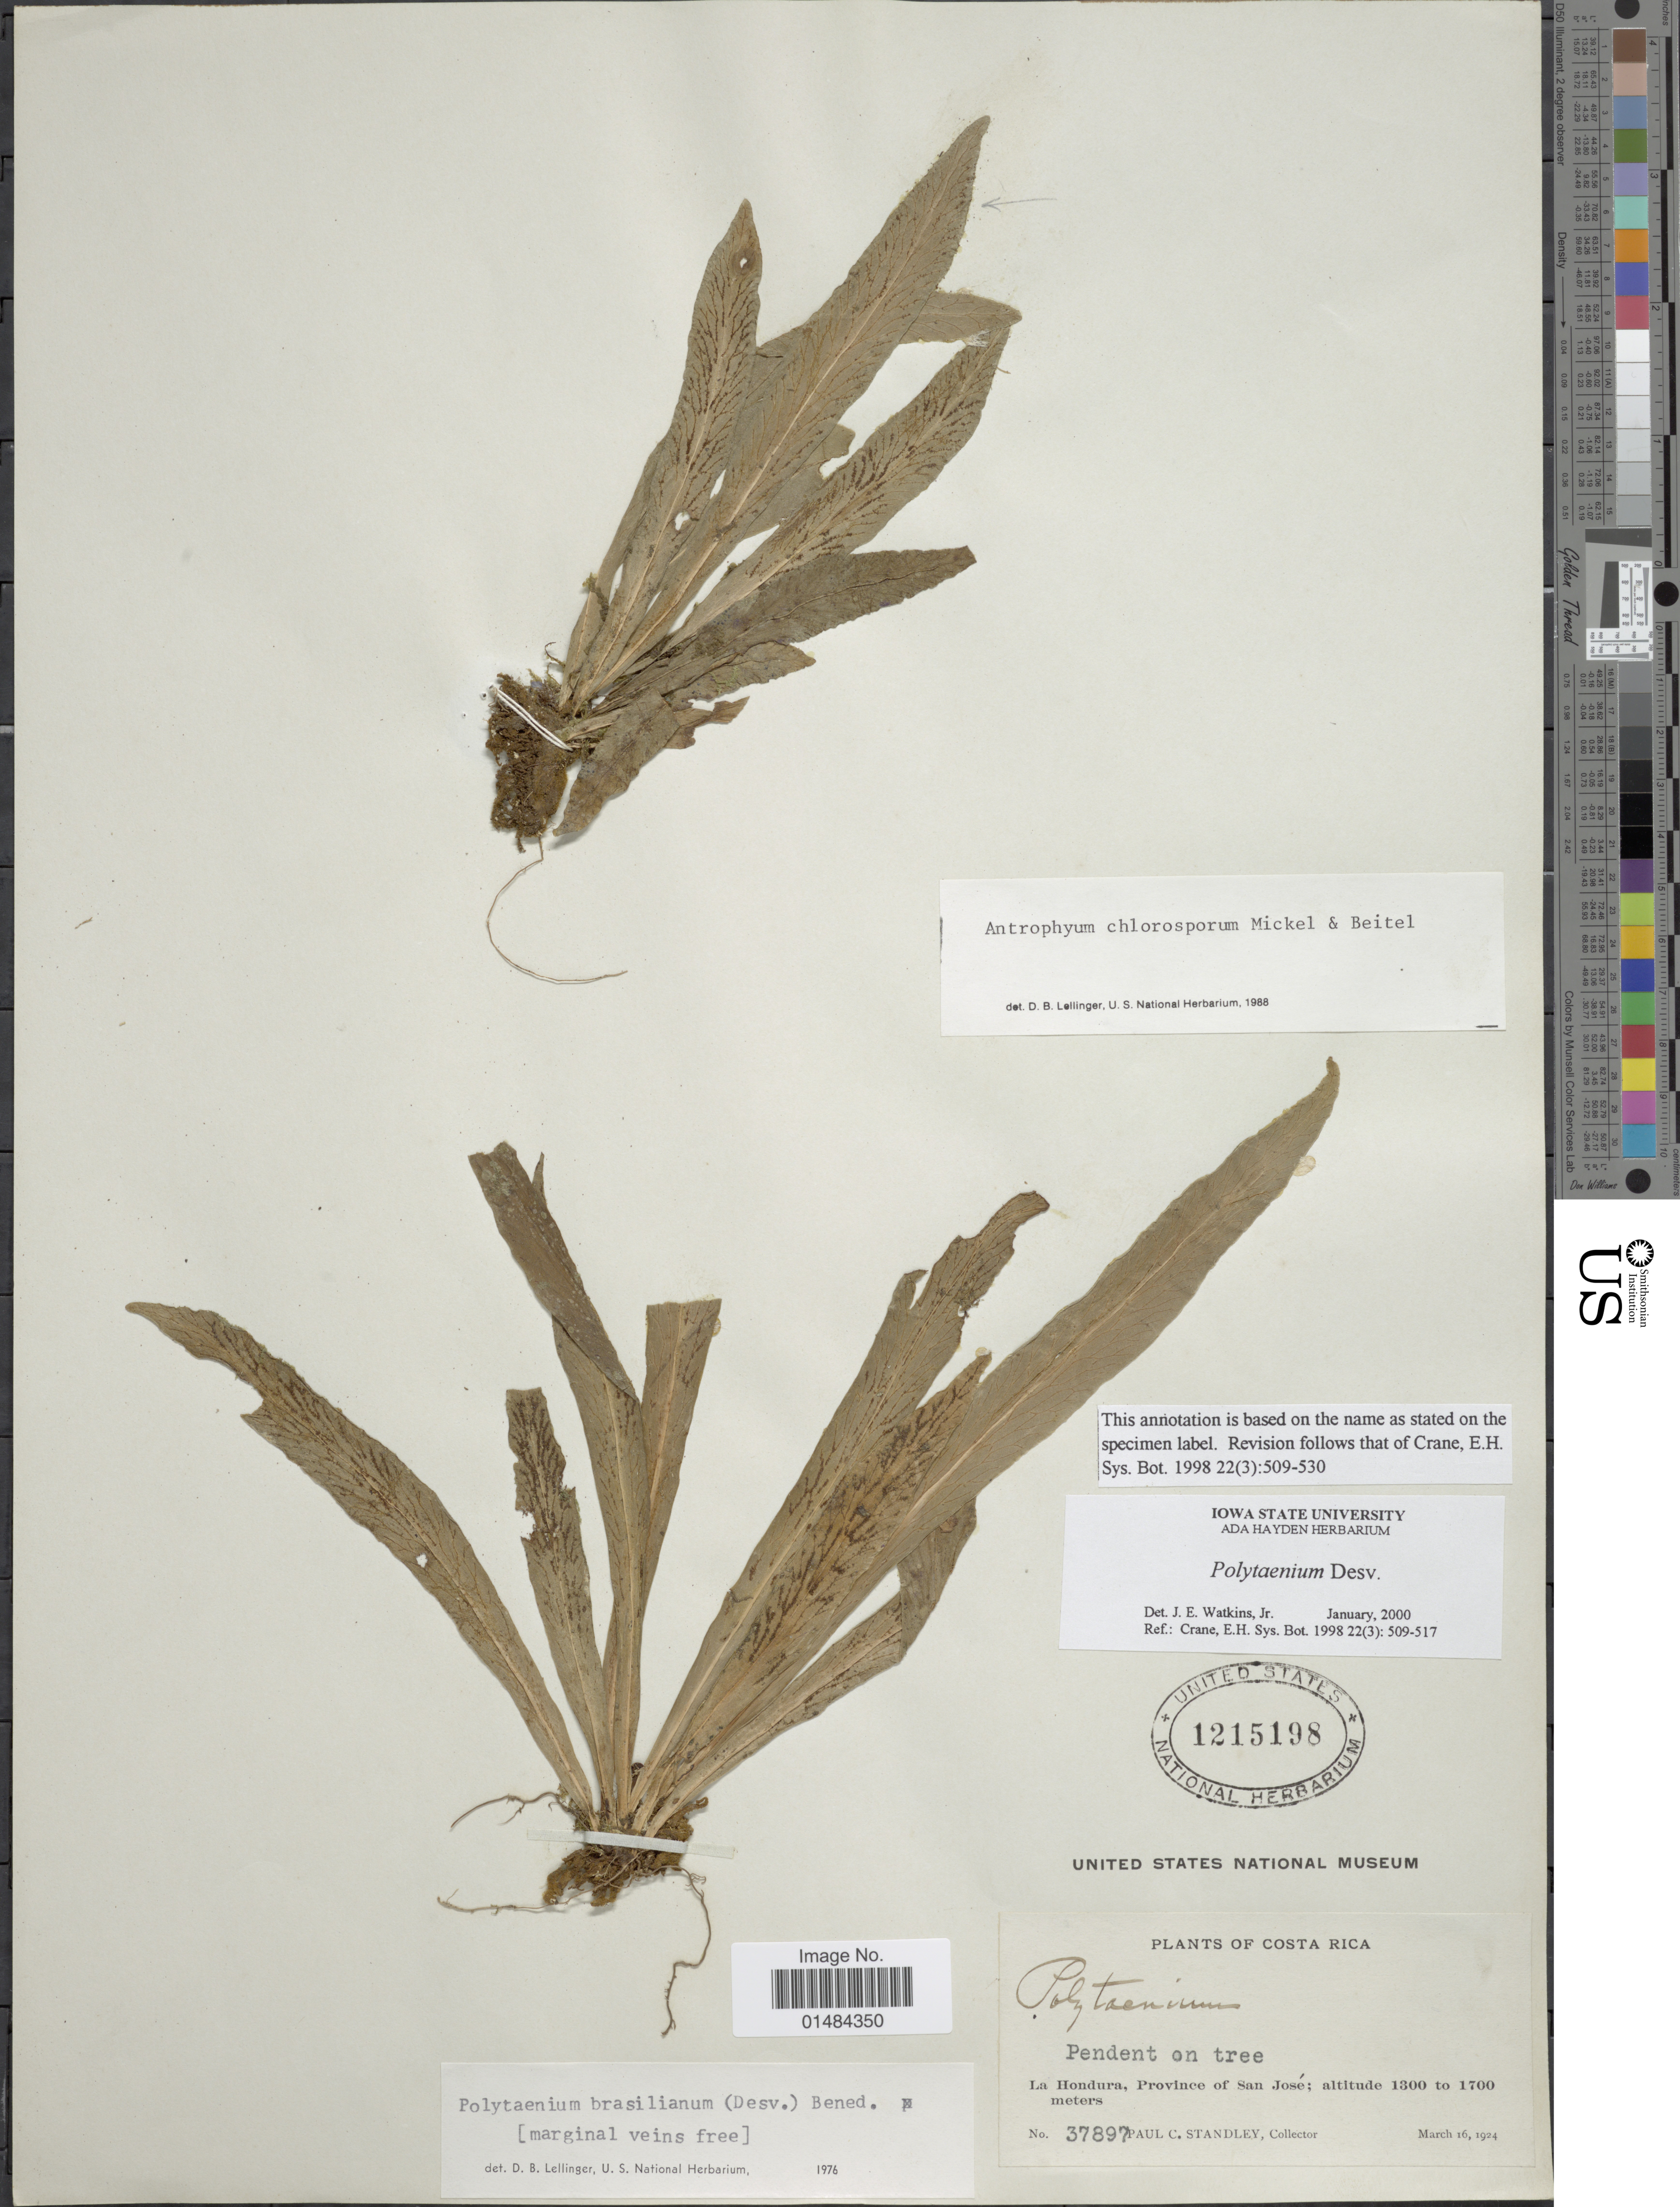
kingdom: Plantae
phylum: Tracheophyta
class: Polypodiopsida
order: Polypodiales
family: Pteridaceae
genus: Polytaenium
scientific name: Polytaenium chlorosporum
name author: (Mickel & Beitel) E.H. Crane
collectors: P. C. Standley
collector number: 37897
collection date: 1924-03-16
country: Costa Rica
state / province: San José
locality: Costa Rica, La Hondura, Province of San Jose.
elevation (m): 1300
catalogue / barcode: US 1215198